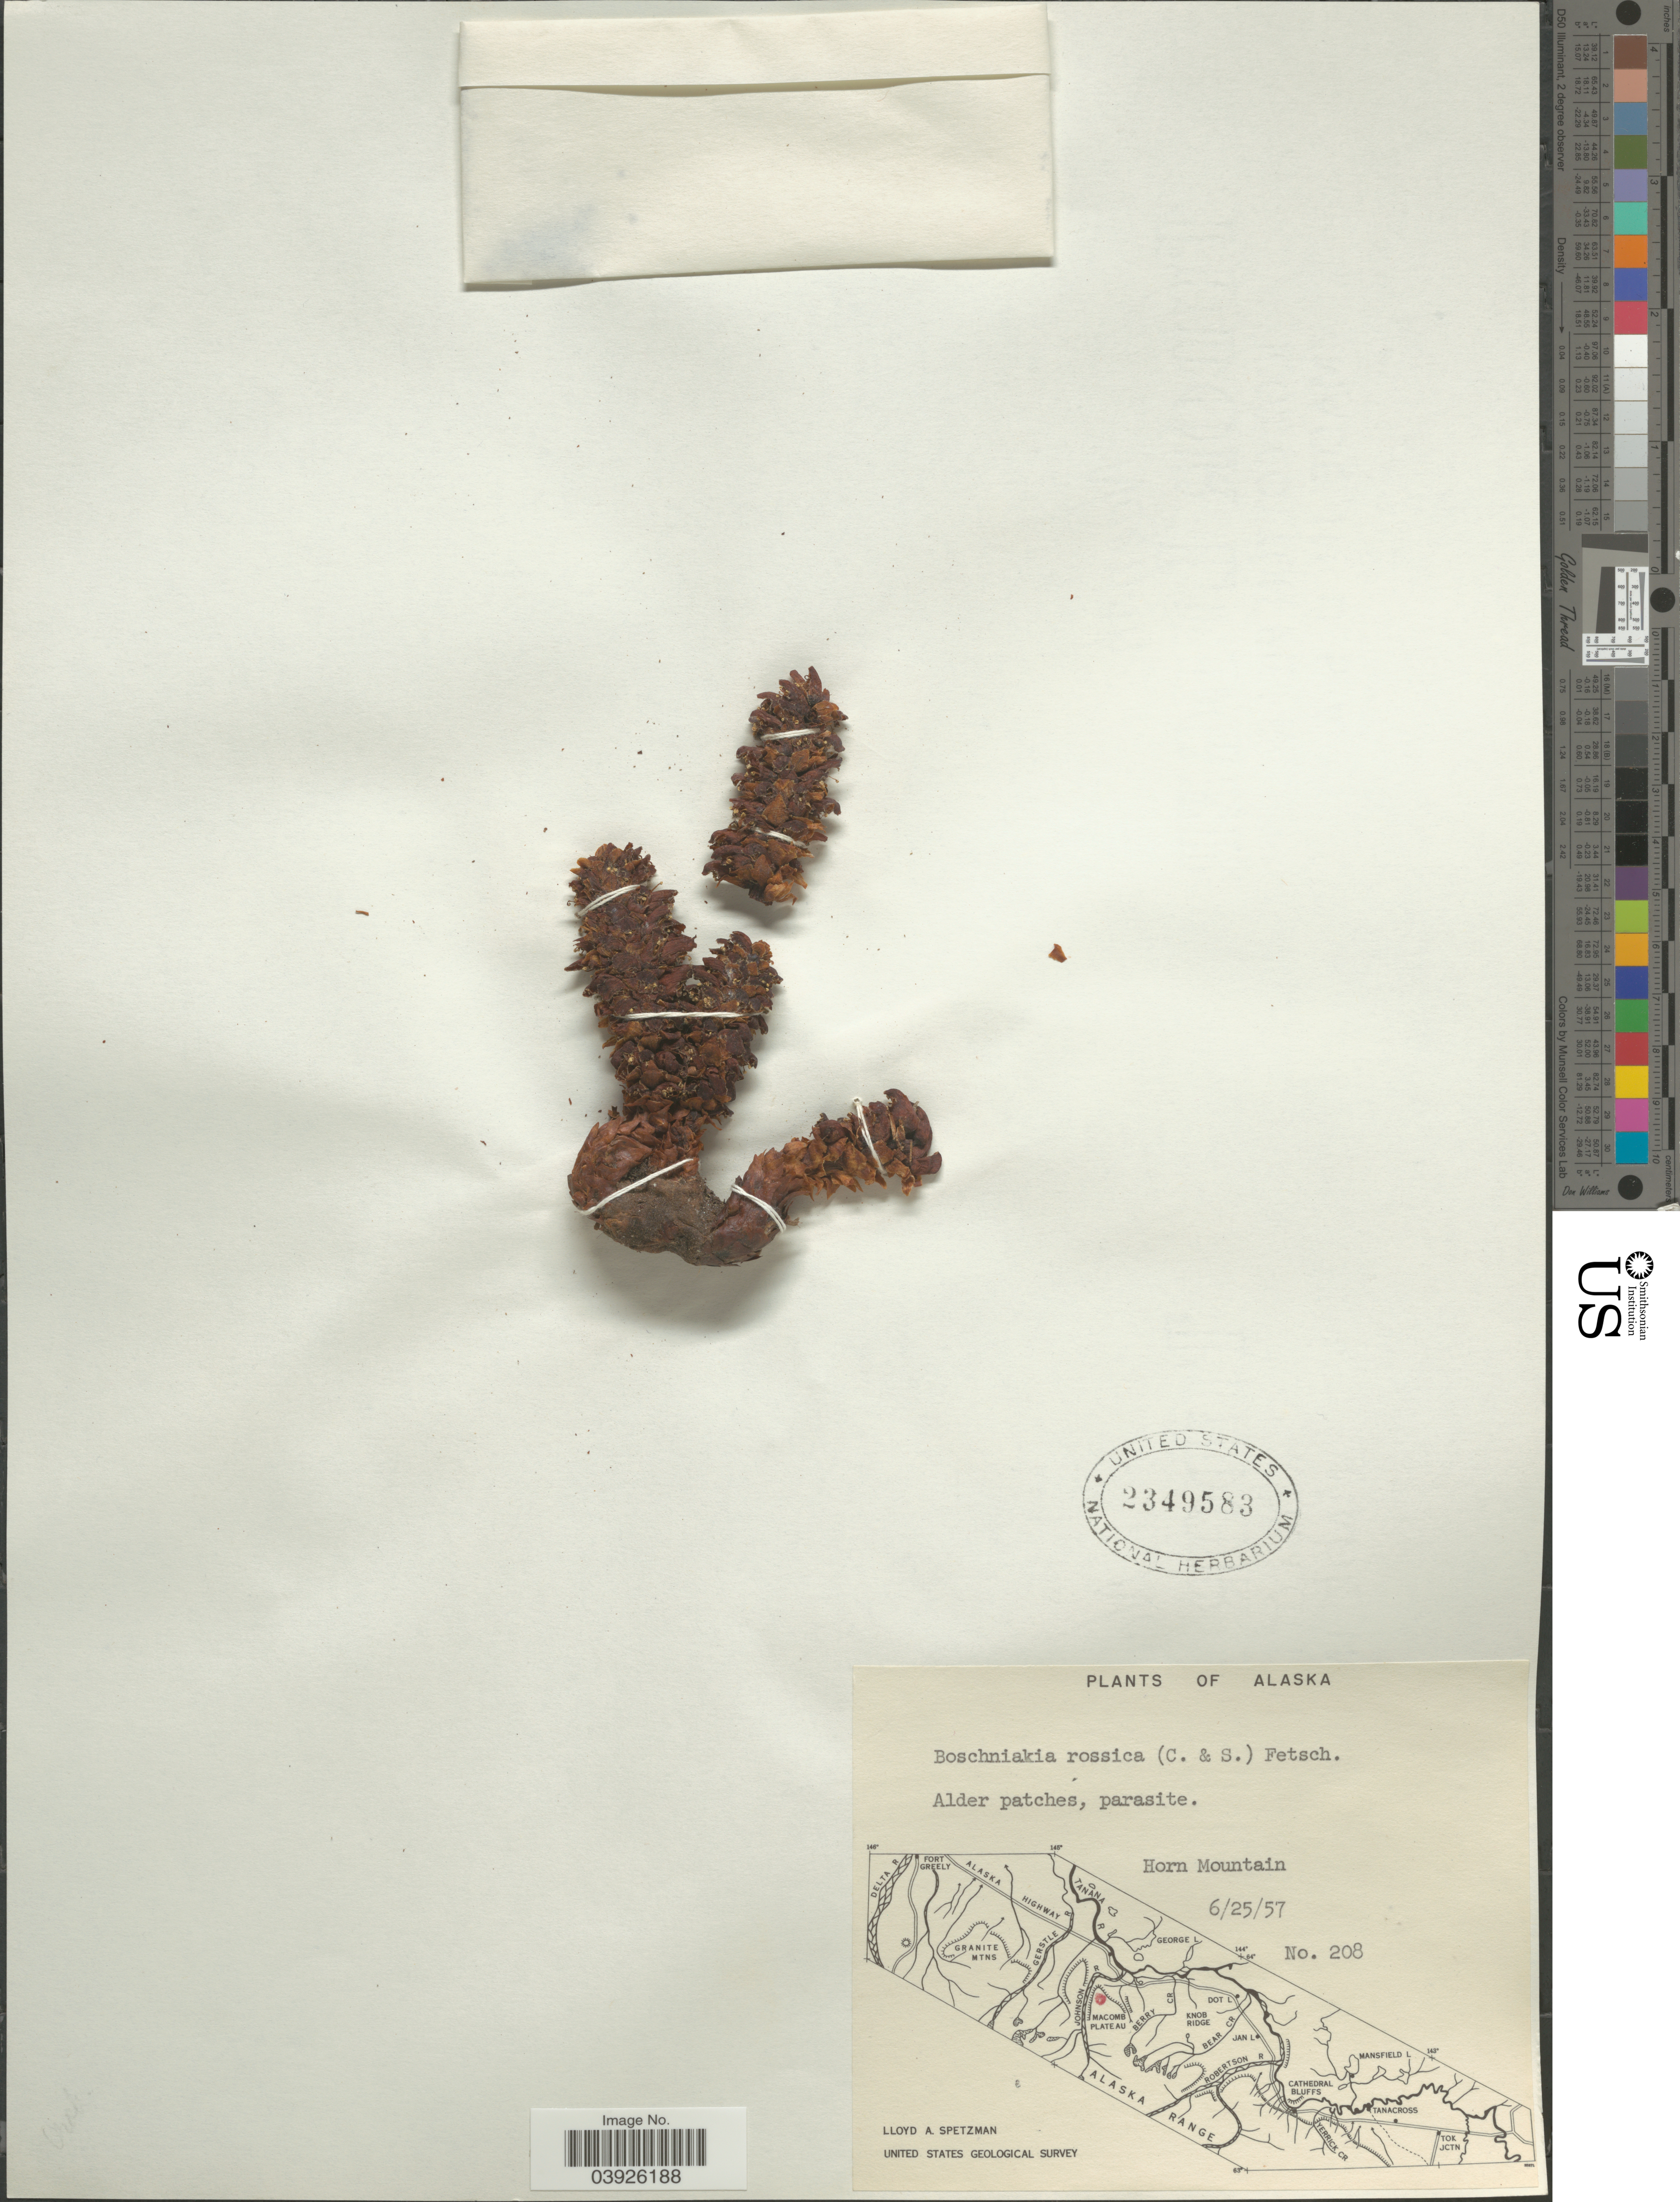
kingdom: Plantae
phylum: Tracheophyta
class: Magnoliopsida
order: Lamiales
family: Orobanchaceae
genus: Boschniakia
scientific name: Boschniakia rossica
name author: (Cham. & Schltdl.) B. Fedtsch.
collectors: L. Spetzman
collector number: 208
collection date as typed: Transcribed d/m/y: 25/6/57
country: United States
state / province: Alaska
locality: Alder patches, parasite. Horn Mountain.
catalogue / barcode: US 2349583